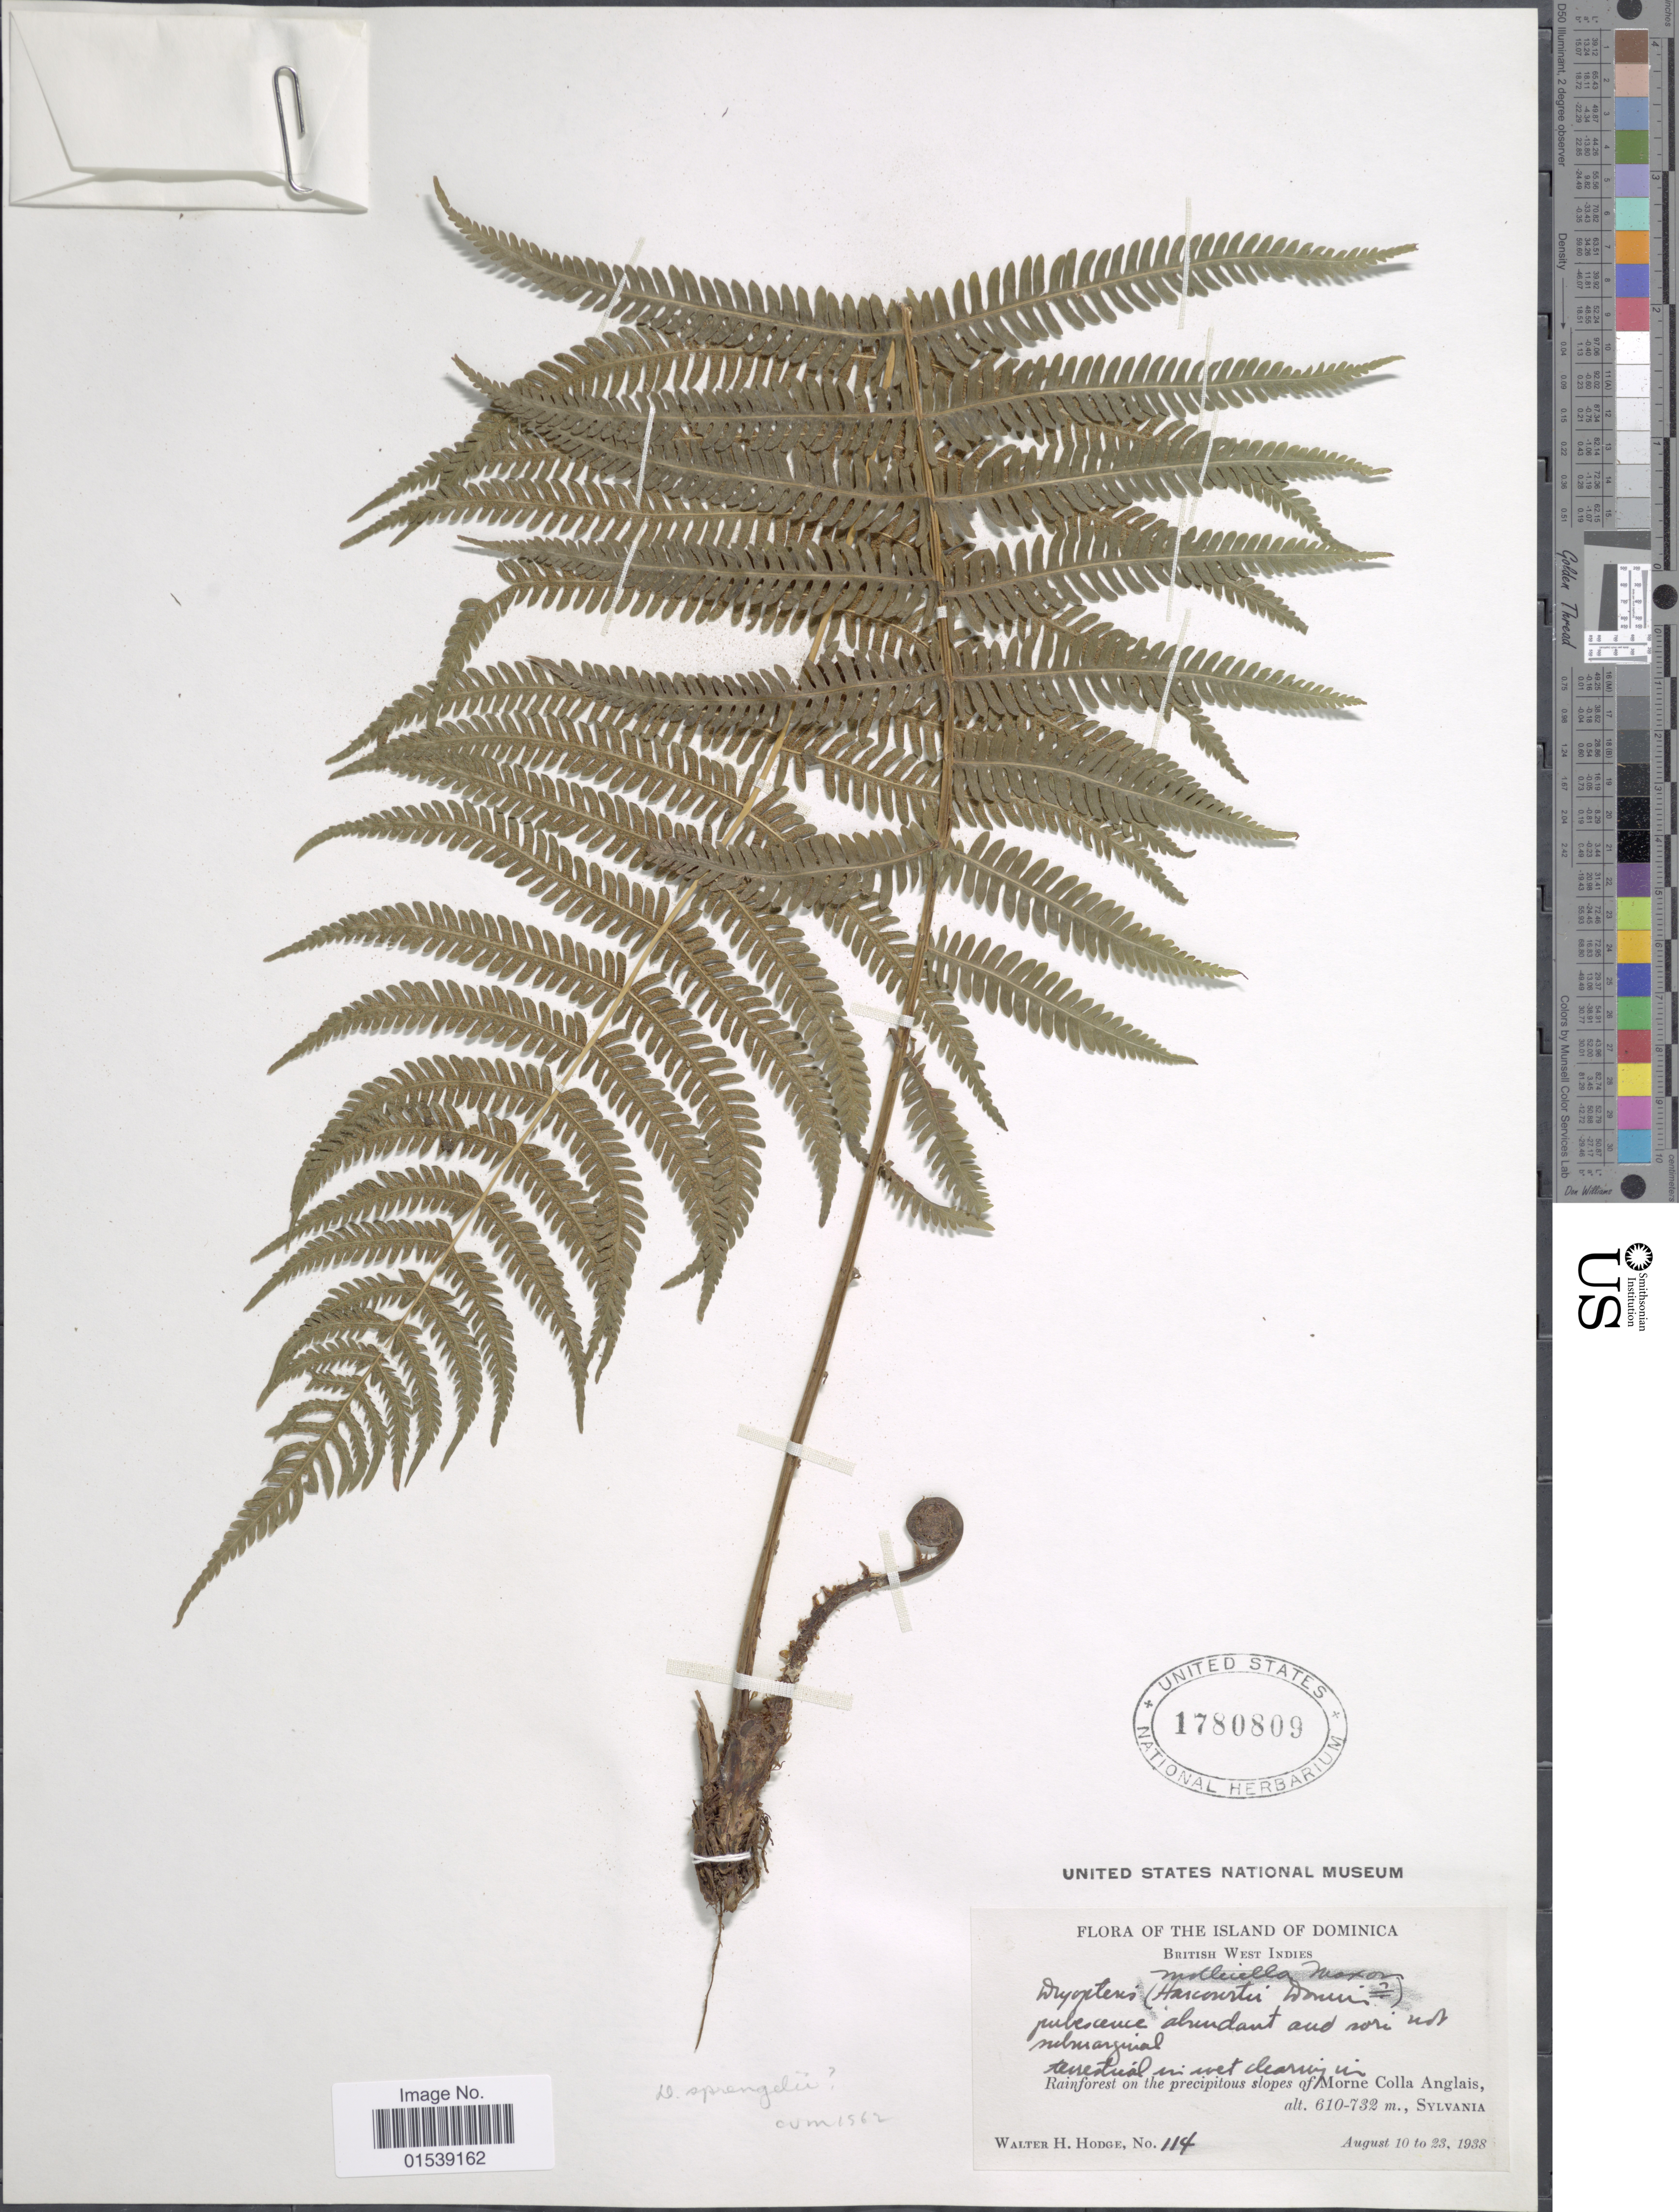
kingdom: Plantae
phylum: Tracheophyta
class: Polypodiopsida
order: Polypodiales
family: Thelypteridaceae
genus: Amauropelta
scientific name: Amauropelta balbisii (Spreng.) comb. nov., ined. 2015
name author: (Spreng.)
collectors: W. Hodge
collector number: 114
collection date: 1938-08-10/1938-08-23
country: Dominica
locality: Island of Dominica, British West Indies, Rainforest on the precipitous slopes of Morne Colla Anglais, Sylvania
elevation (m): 610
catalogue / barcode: US 1780809